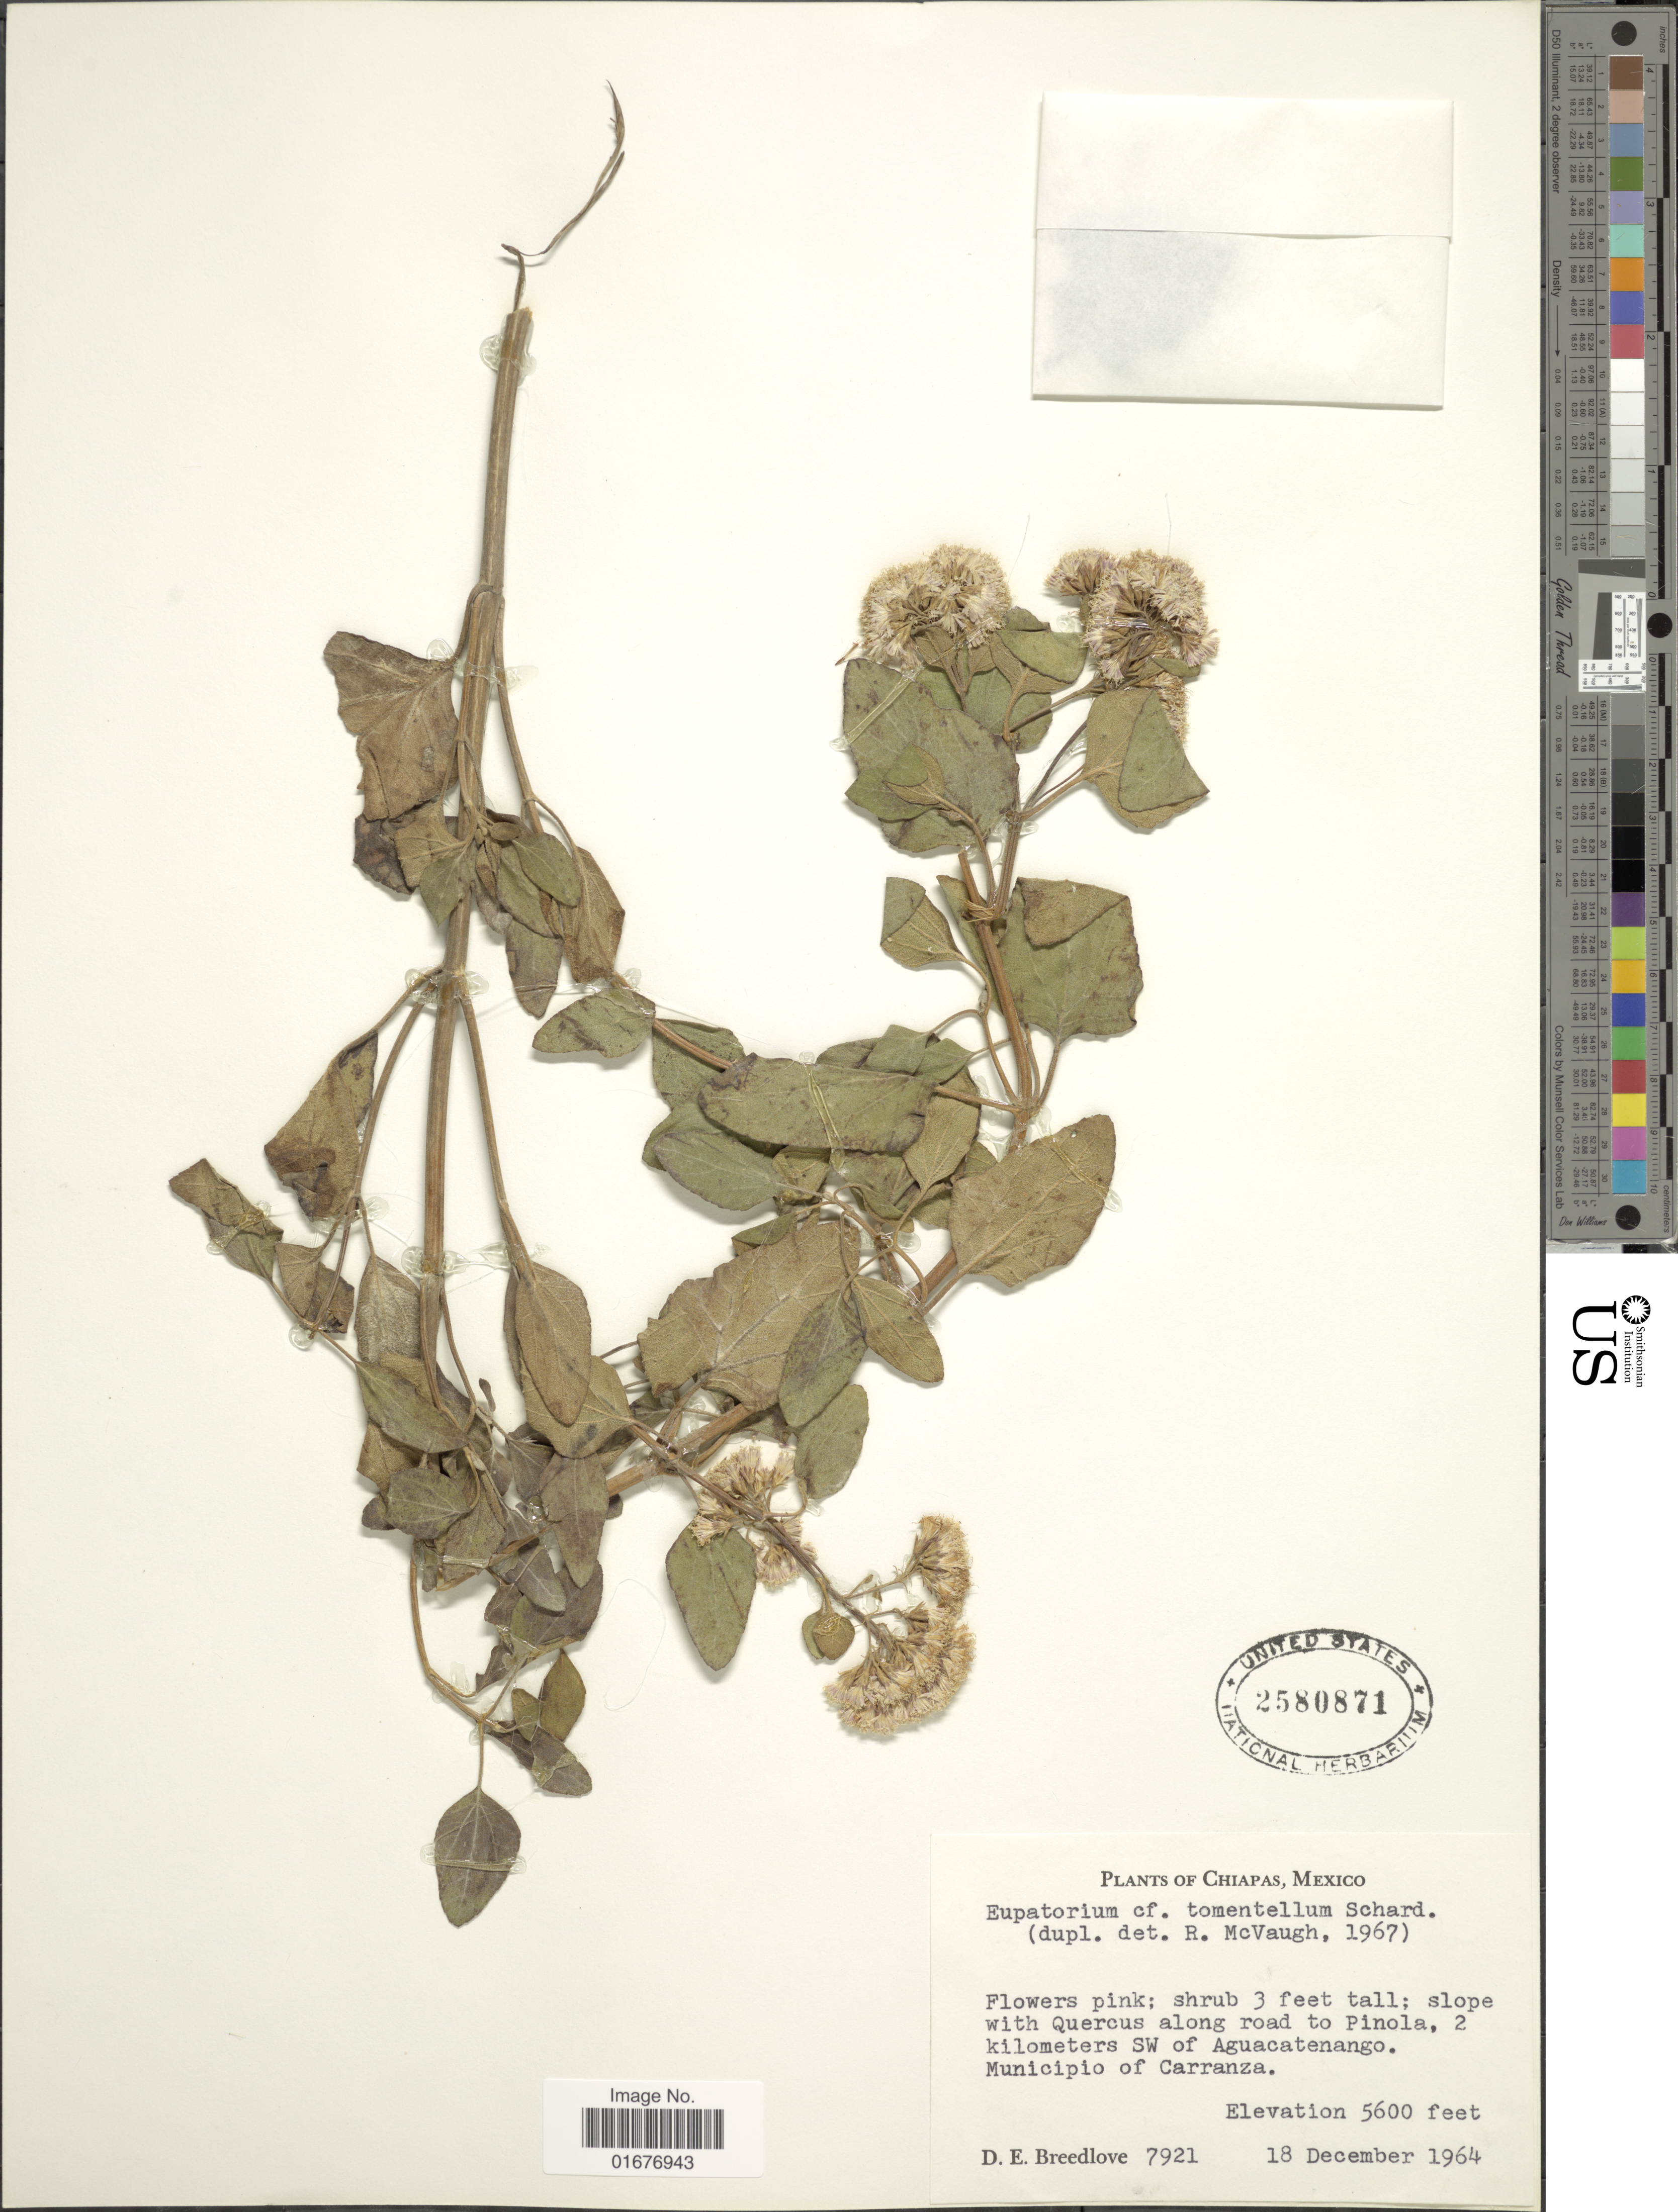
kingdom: Plantae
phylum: Tracheophyta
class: Magnoliopsida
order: Asterales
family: Asteraceae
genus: Ageratina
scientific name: Ageratina tomentella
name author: (Schrad.) R.M. King & H. Rob.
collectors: D. E. Breedlove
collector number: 7921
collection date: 1964-12-18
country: Mexico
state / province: Chiapas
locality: Along road to Pinola, 2 kilometers SW of Aguacatenango, Municipio of Carranza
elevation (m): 1707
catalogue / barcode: US 2580871